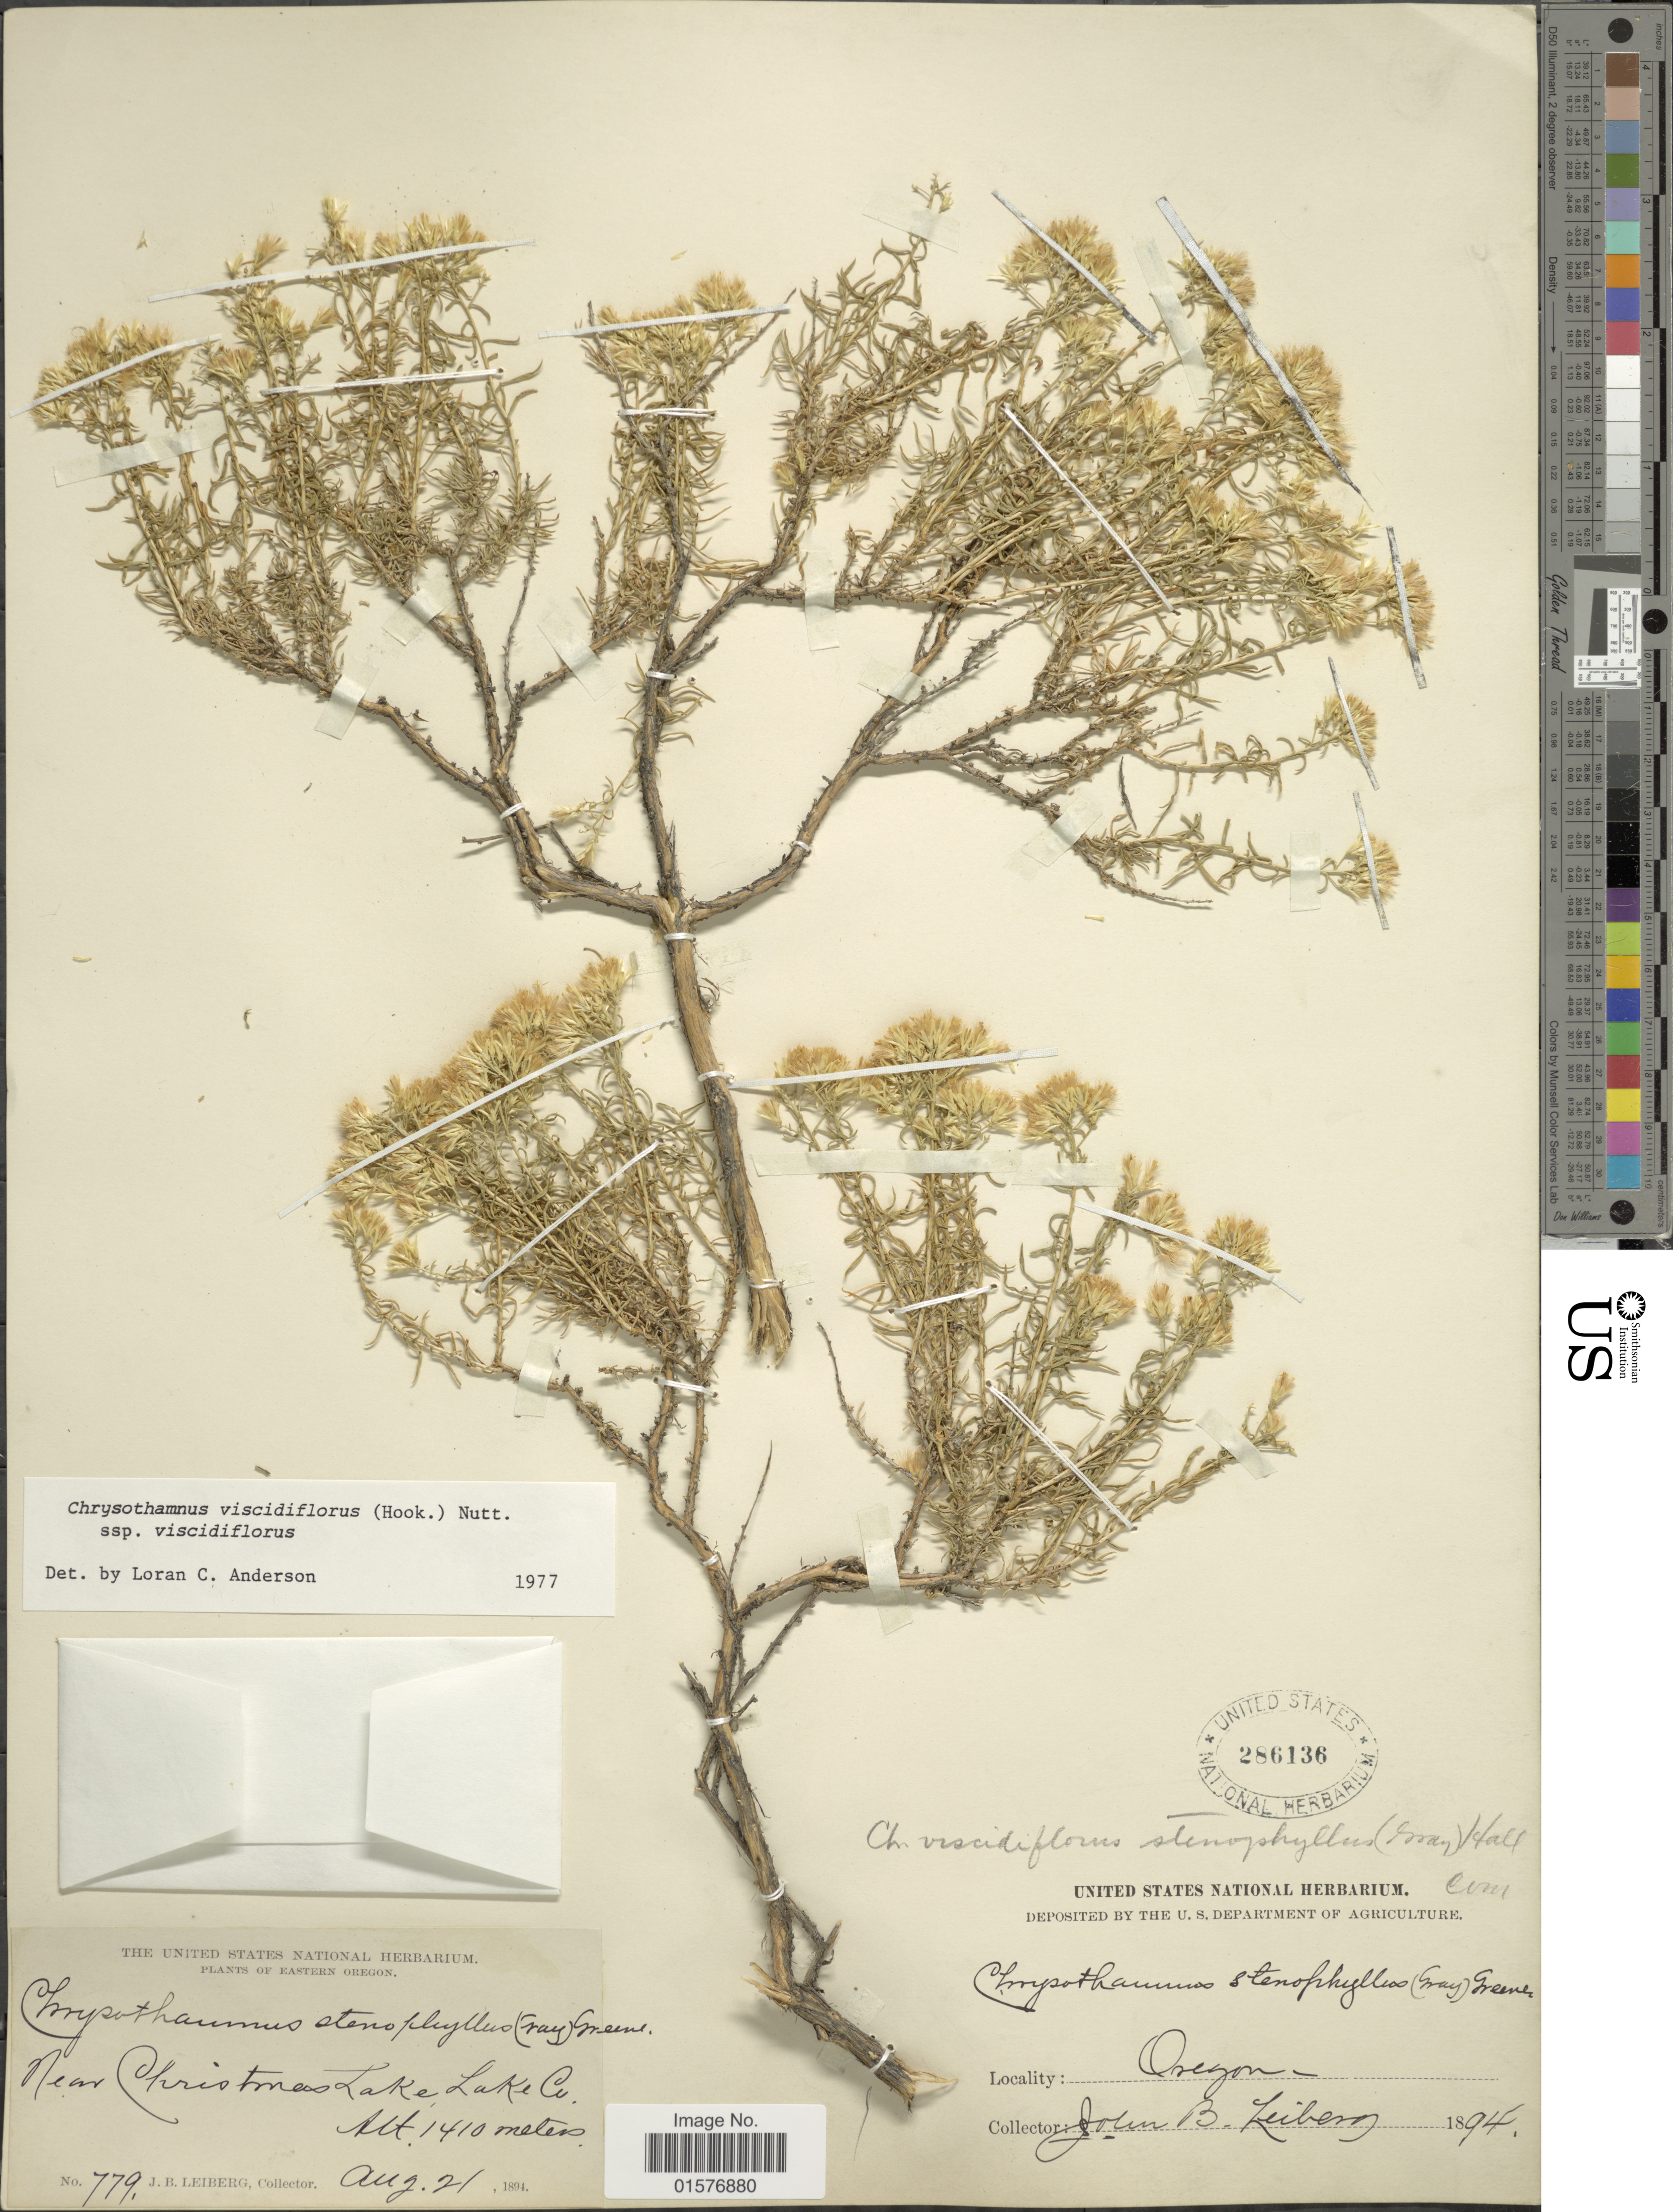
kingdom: Plantae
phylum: Tracheophyta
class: Magnoliopsida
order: Asterales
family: Asteraceae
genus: Chrysothamnus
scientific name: Chrysothamnus viscidiflorus subsp. viscidiflorus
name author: (Hook.) Nutt.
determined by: Urbatsch, Lowell E., Curator (LSU), Louisiana State University (UNITED STATES)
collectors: J. B. Leiberg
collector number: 779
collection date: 1894-08-21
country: United States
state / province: Oregon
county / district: Lake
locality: Near Christmas Lake, Lake Co.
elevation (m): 1410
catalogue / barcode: US 286136